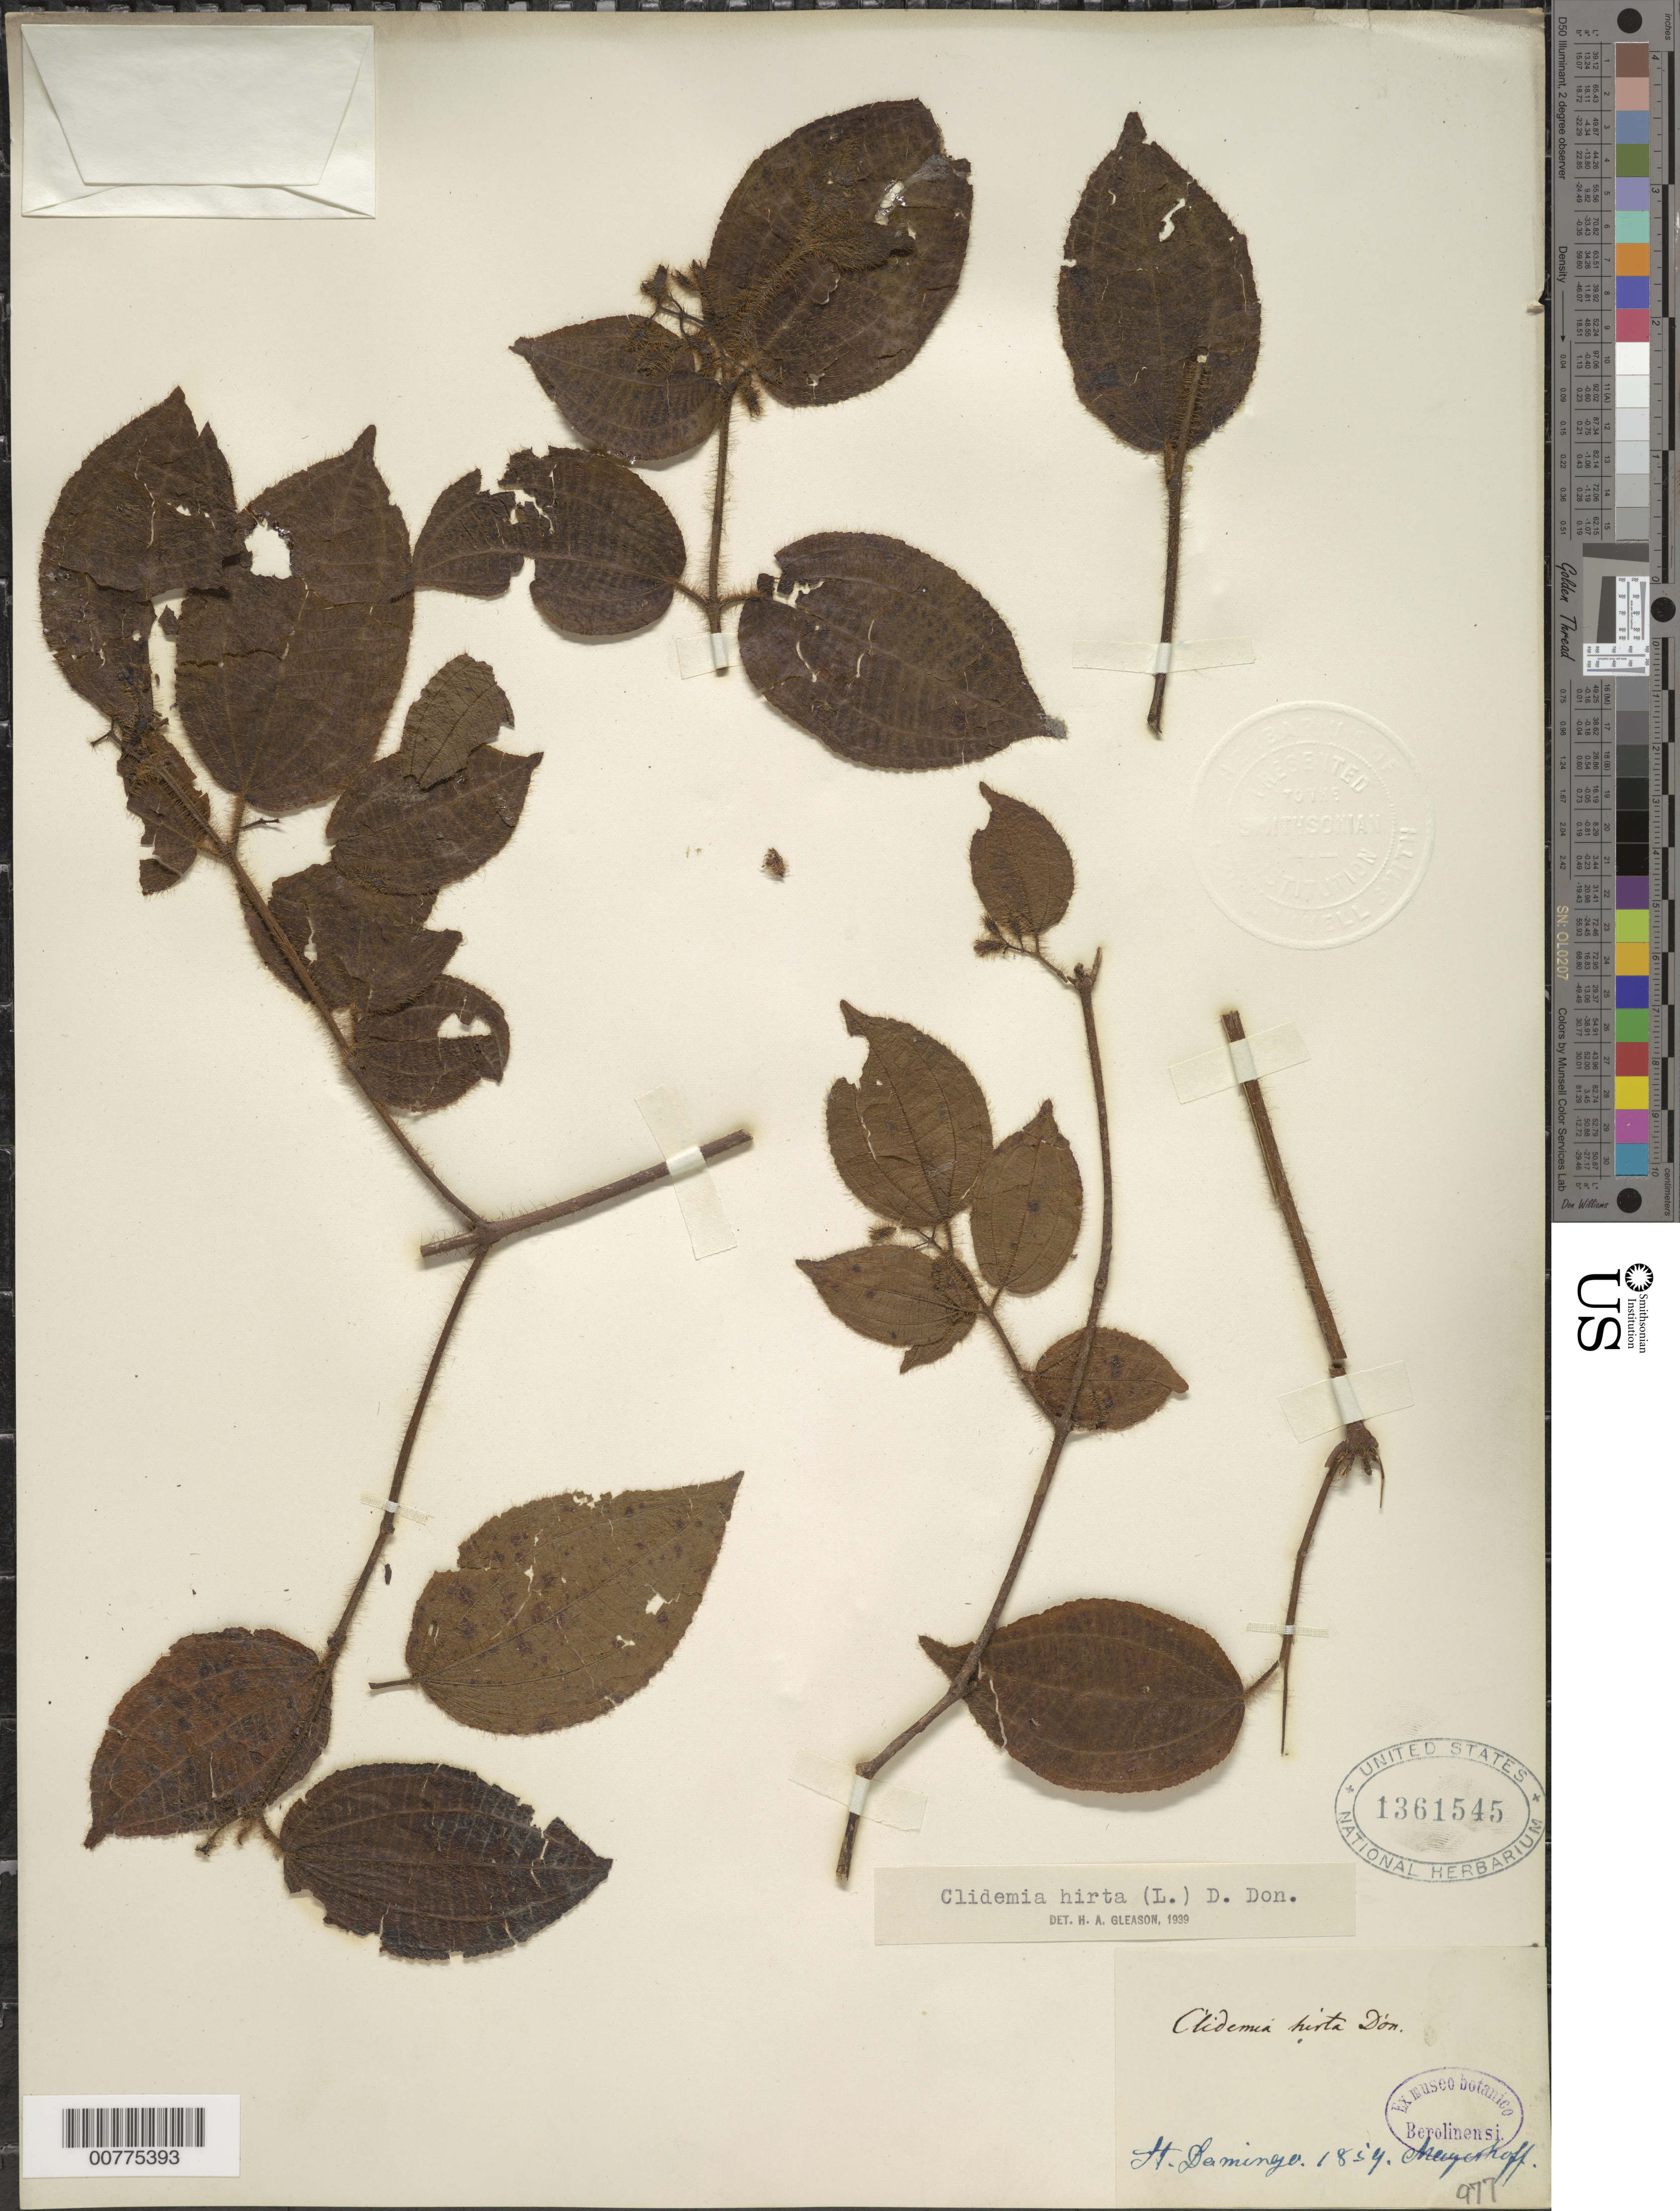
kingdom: Plantae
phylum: Tracheophyta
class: Magnoliopsida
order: Myrtales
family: Melastomataceae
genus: Clidemia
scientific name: Clidemia hirta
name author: (L.) D. Don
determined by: Gleason, H. A.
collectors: C. Mayerhoff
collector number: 977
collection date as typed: Mar 1854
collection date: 1854-03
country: Dominican Republic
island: Hispaniola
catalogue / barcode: US 1361545